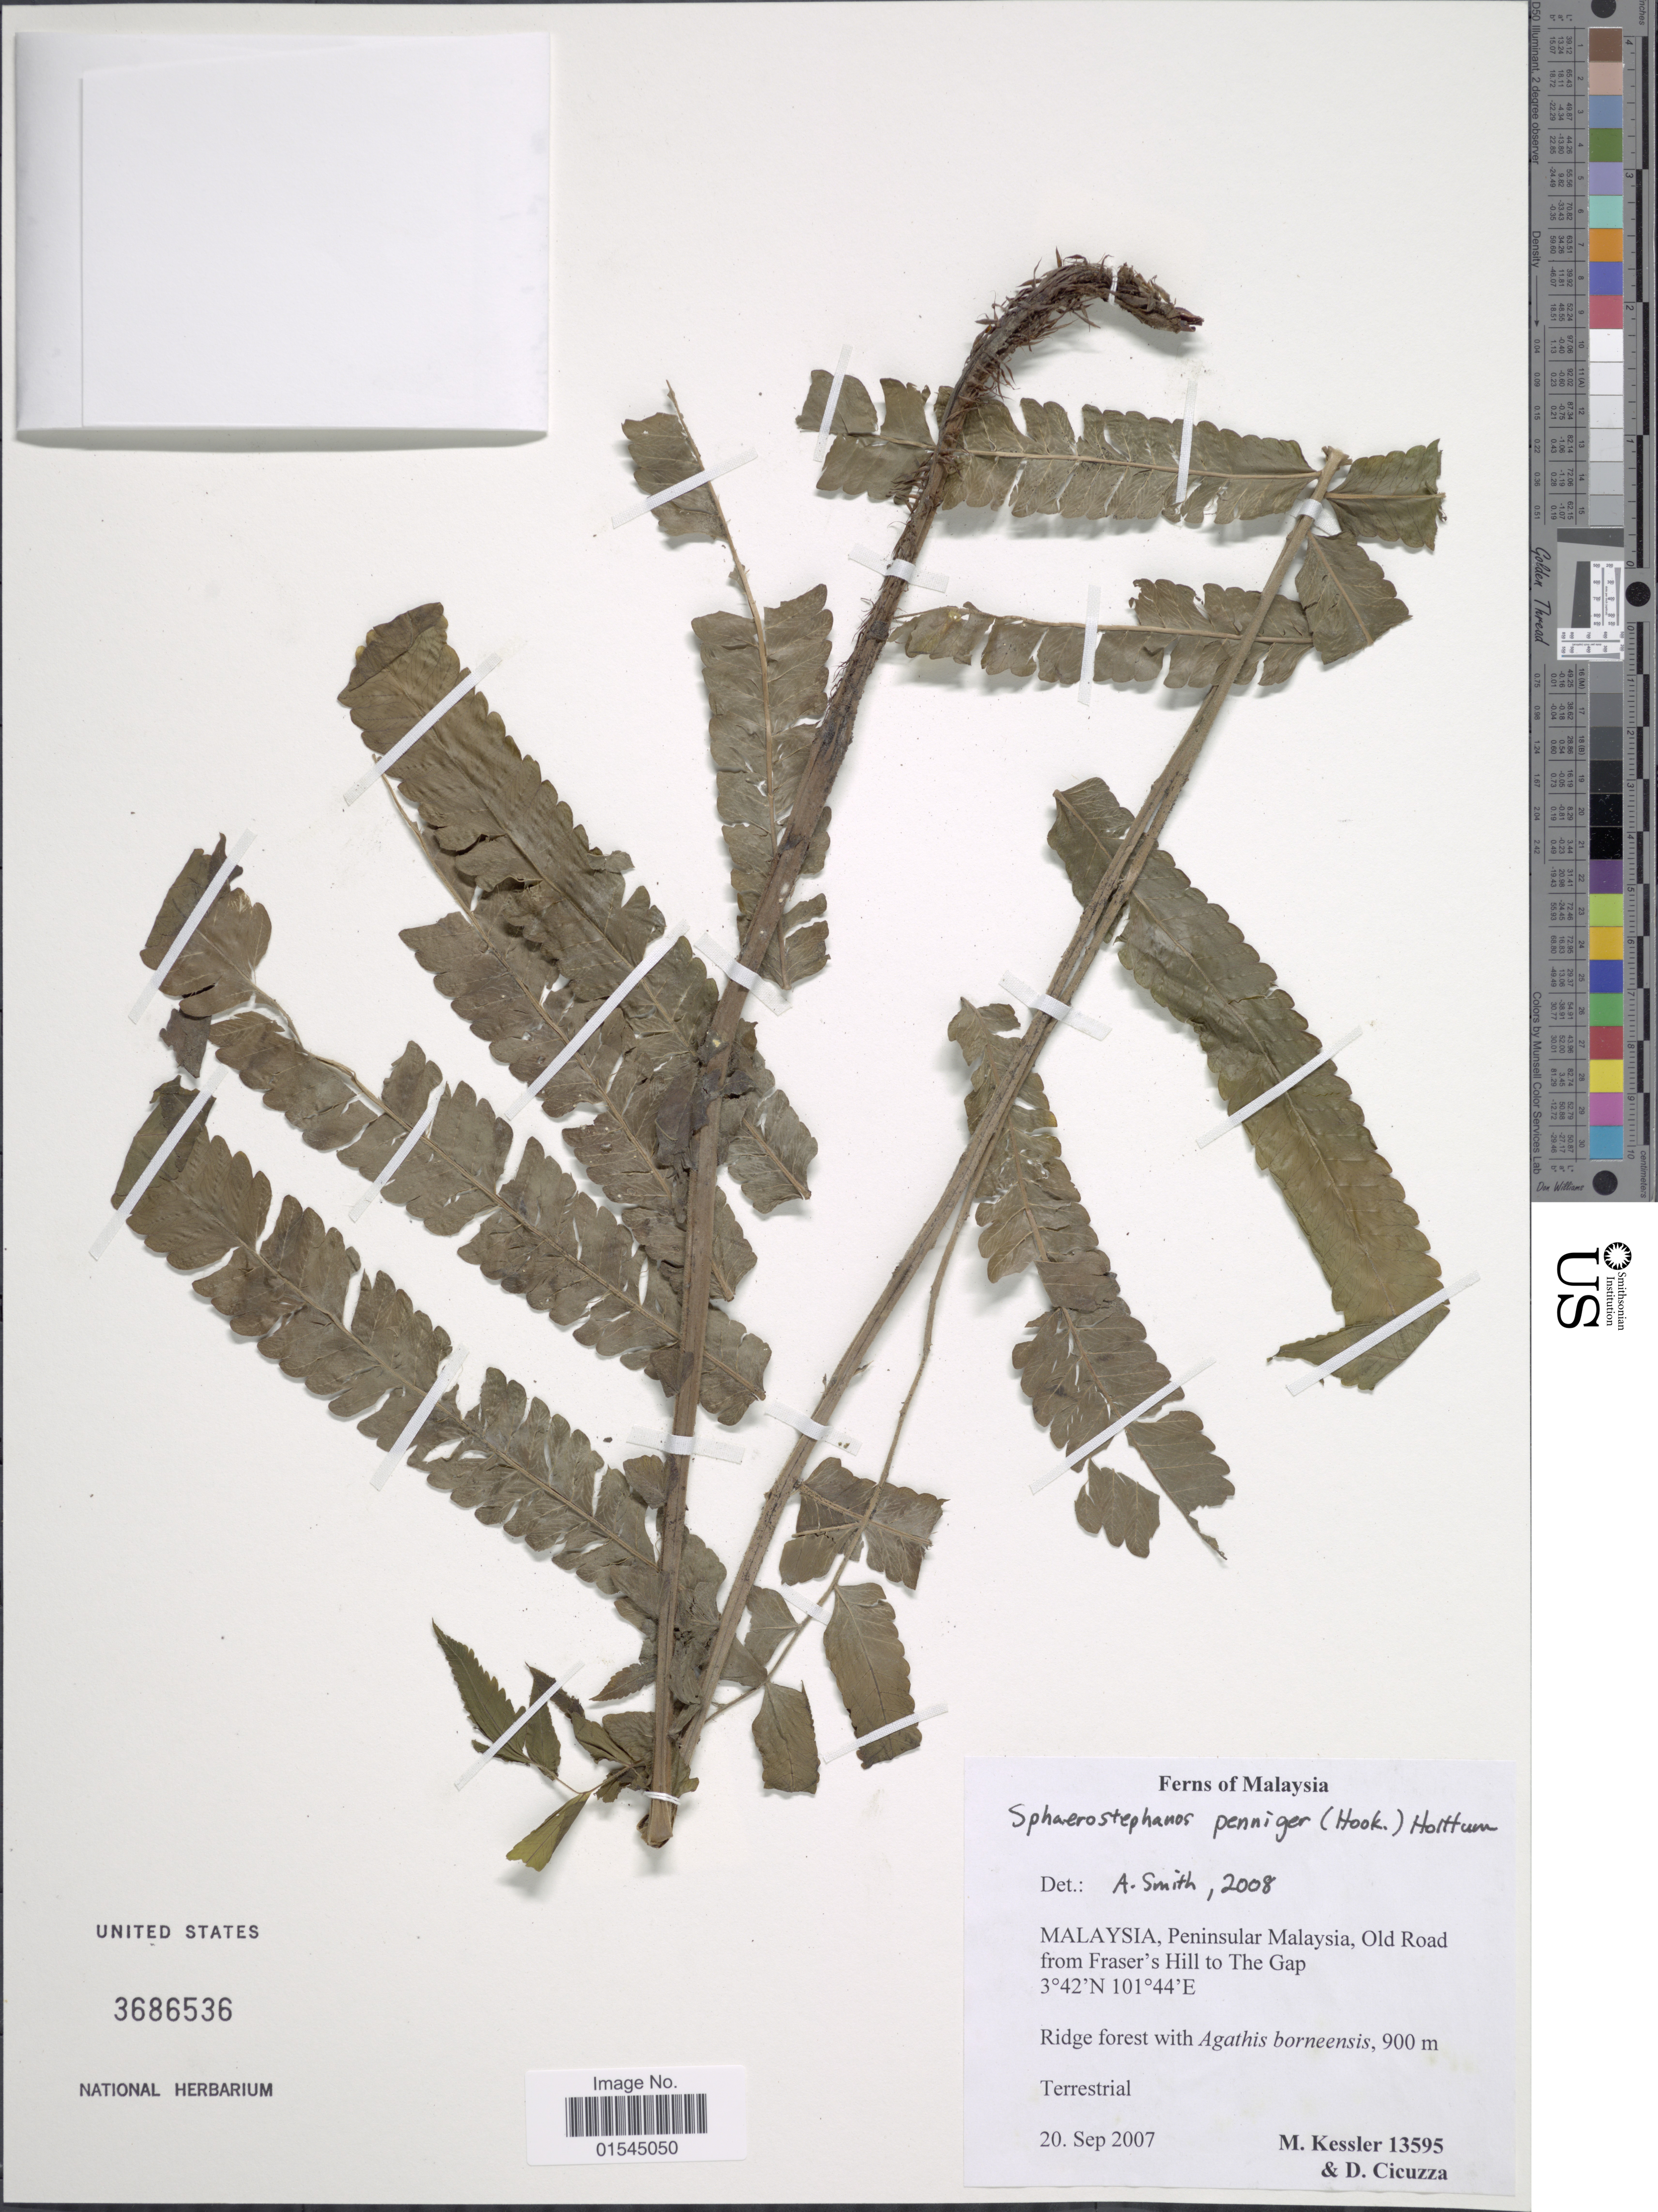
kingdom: Plantae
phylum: Tracheophyta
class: Polypodiopsida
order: Polypodiales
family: Thelypteridaceae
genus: Sphaerostephanos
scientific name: Sphaerostephanos penniger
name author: (Hook.) Holttum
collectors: M. Kessler & D. Cicuzza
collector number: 13595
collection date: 2007-09-20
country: Malaysia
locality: Malaysia, Peninsular Malaysia, Old Road from Fraser's Hill to The Gap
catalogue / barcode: US 3686536